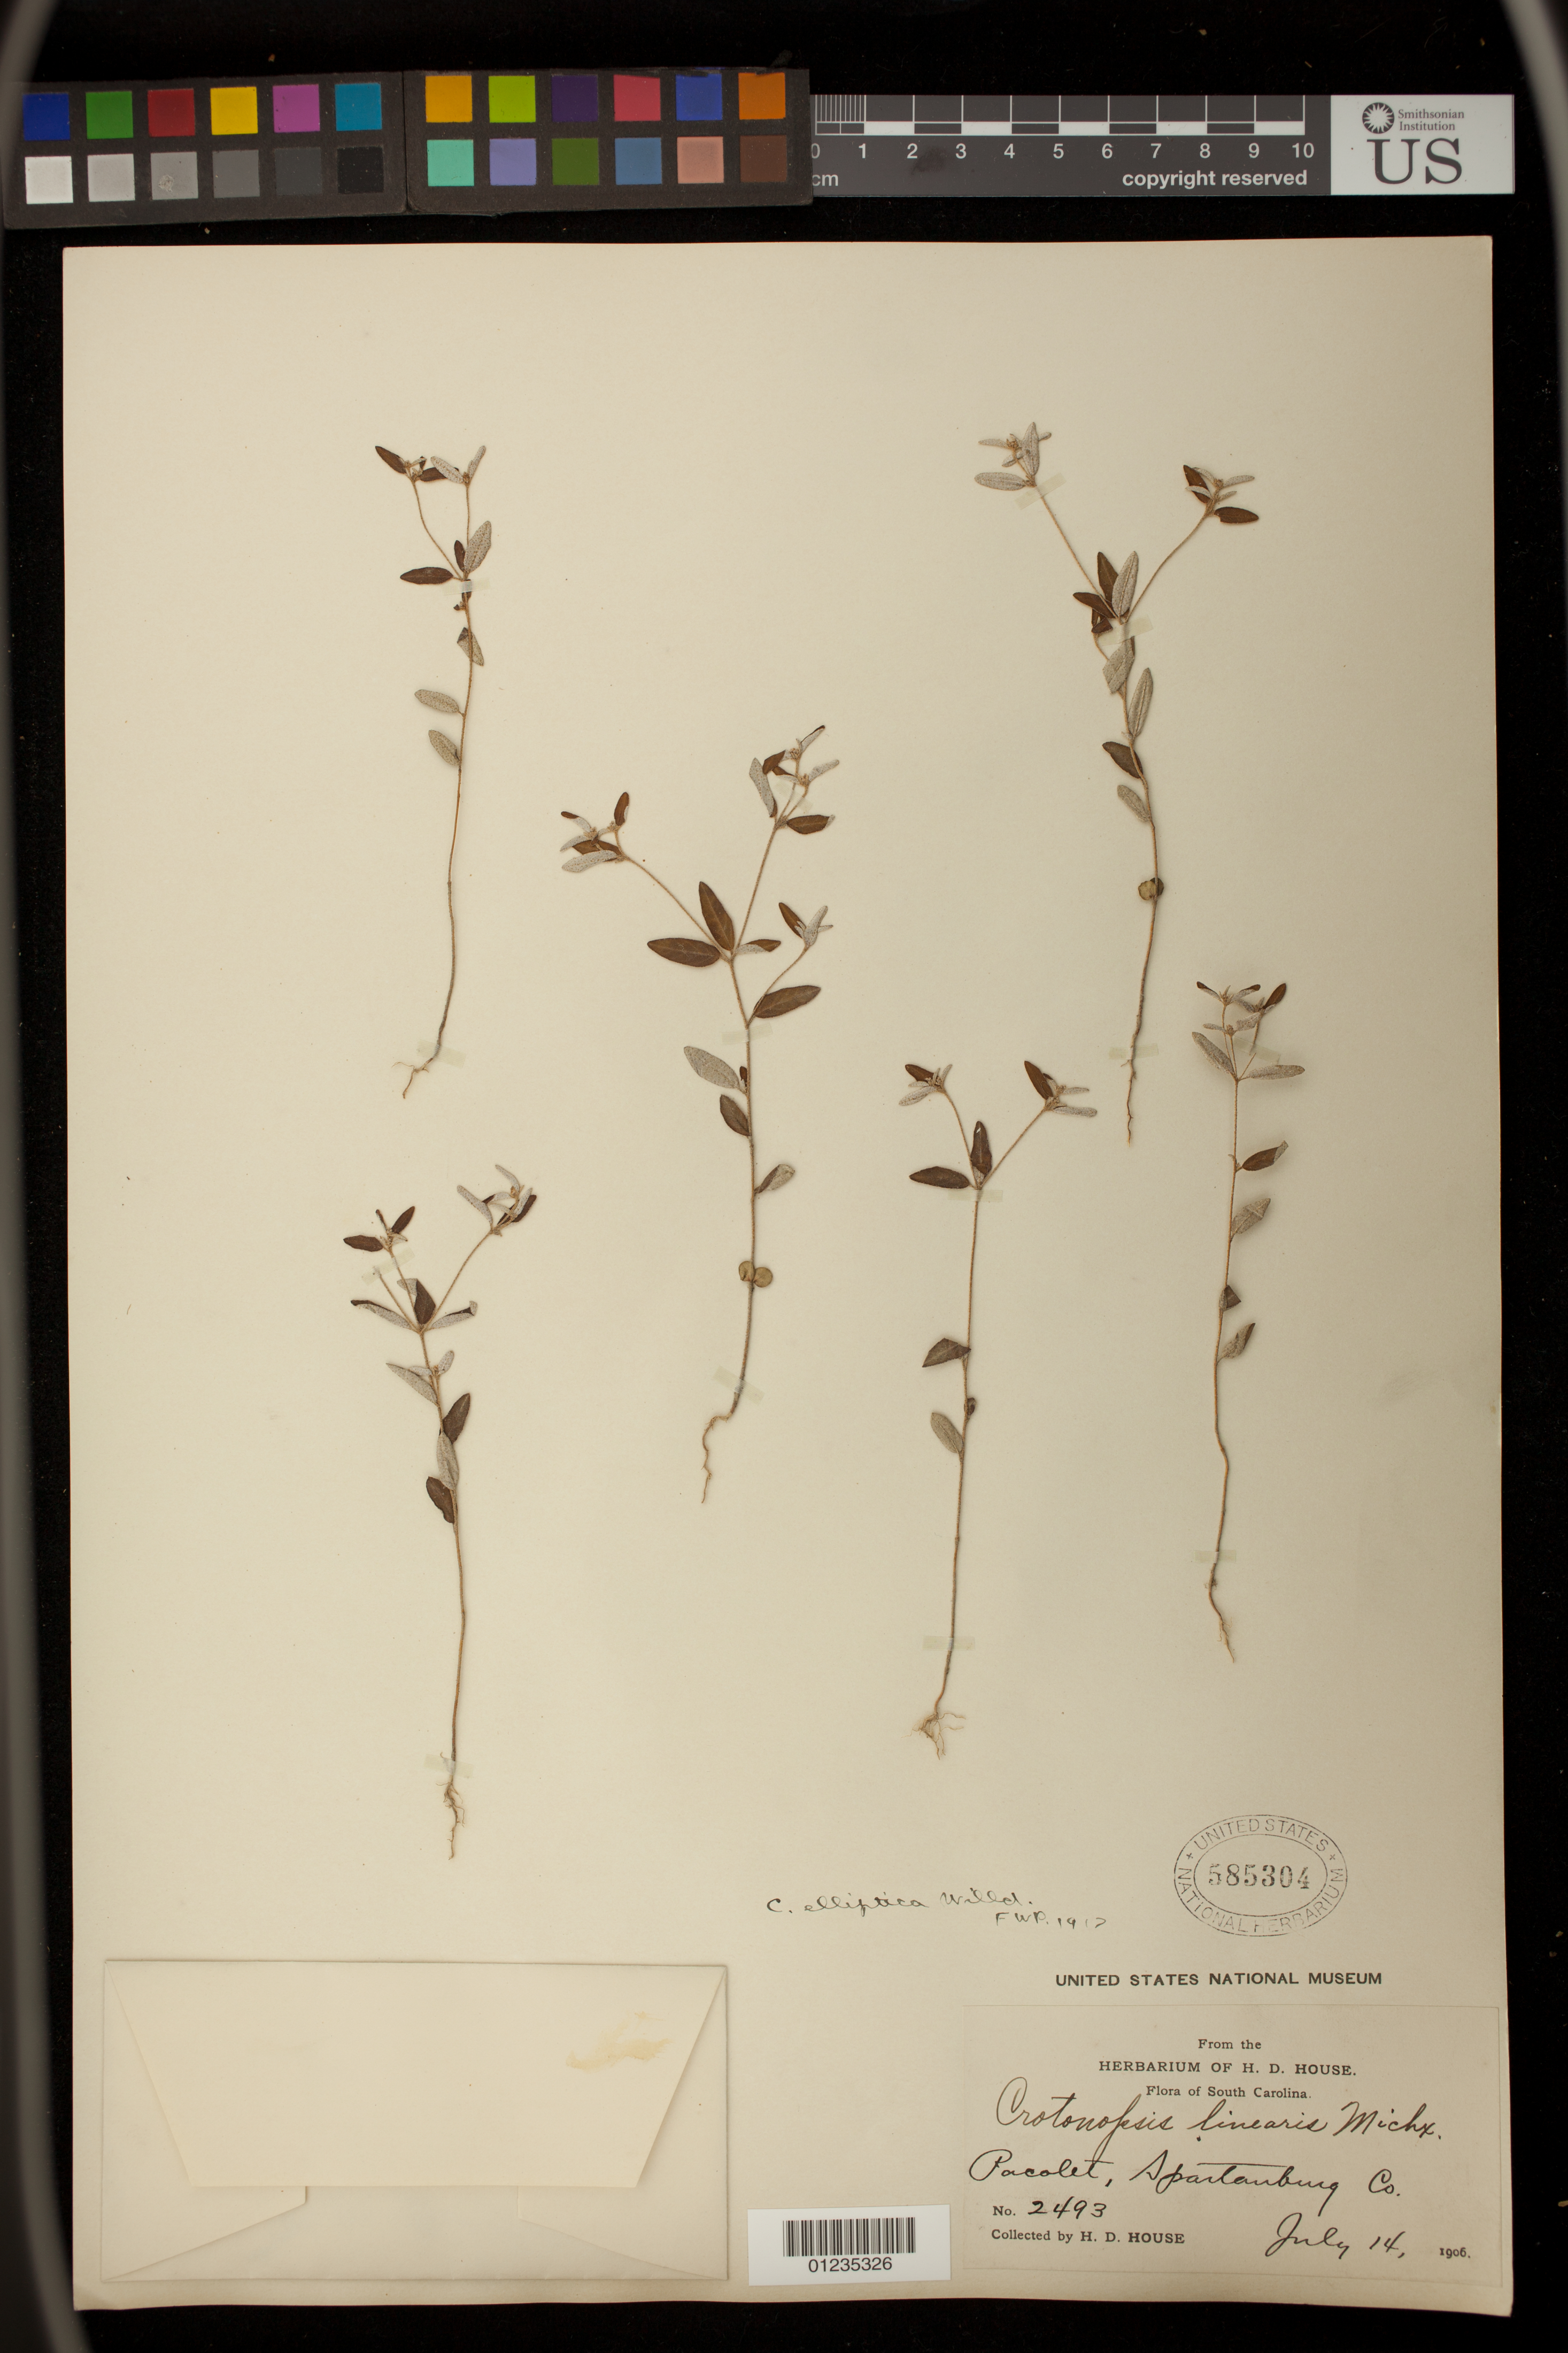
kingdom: Plantae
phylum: Tracheophyta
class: Magnoliopsida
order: Malpighiales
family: Euphorbiaceae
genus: Crotonopsis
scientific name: Crotonopsis elliptica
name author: Willd.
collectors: H. D. House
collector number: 2493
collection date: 1906-07-14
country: United States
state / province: South Carolina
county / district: Spartanburg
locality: Pacolet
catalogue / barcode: US 585304